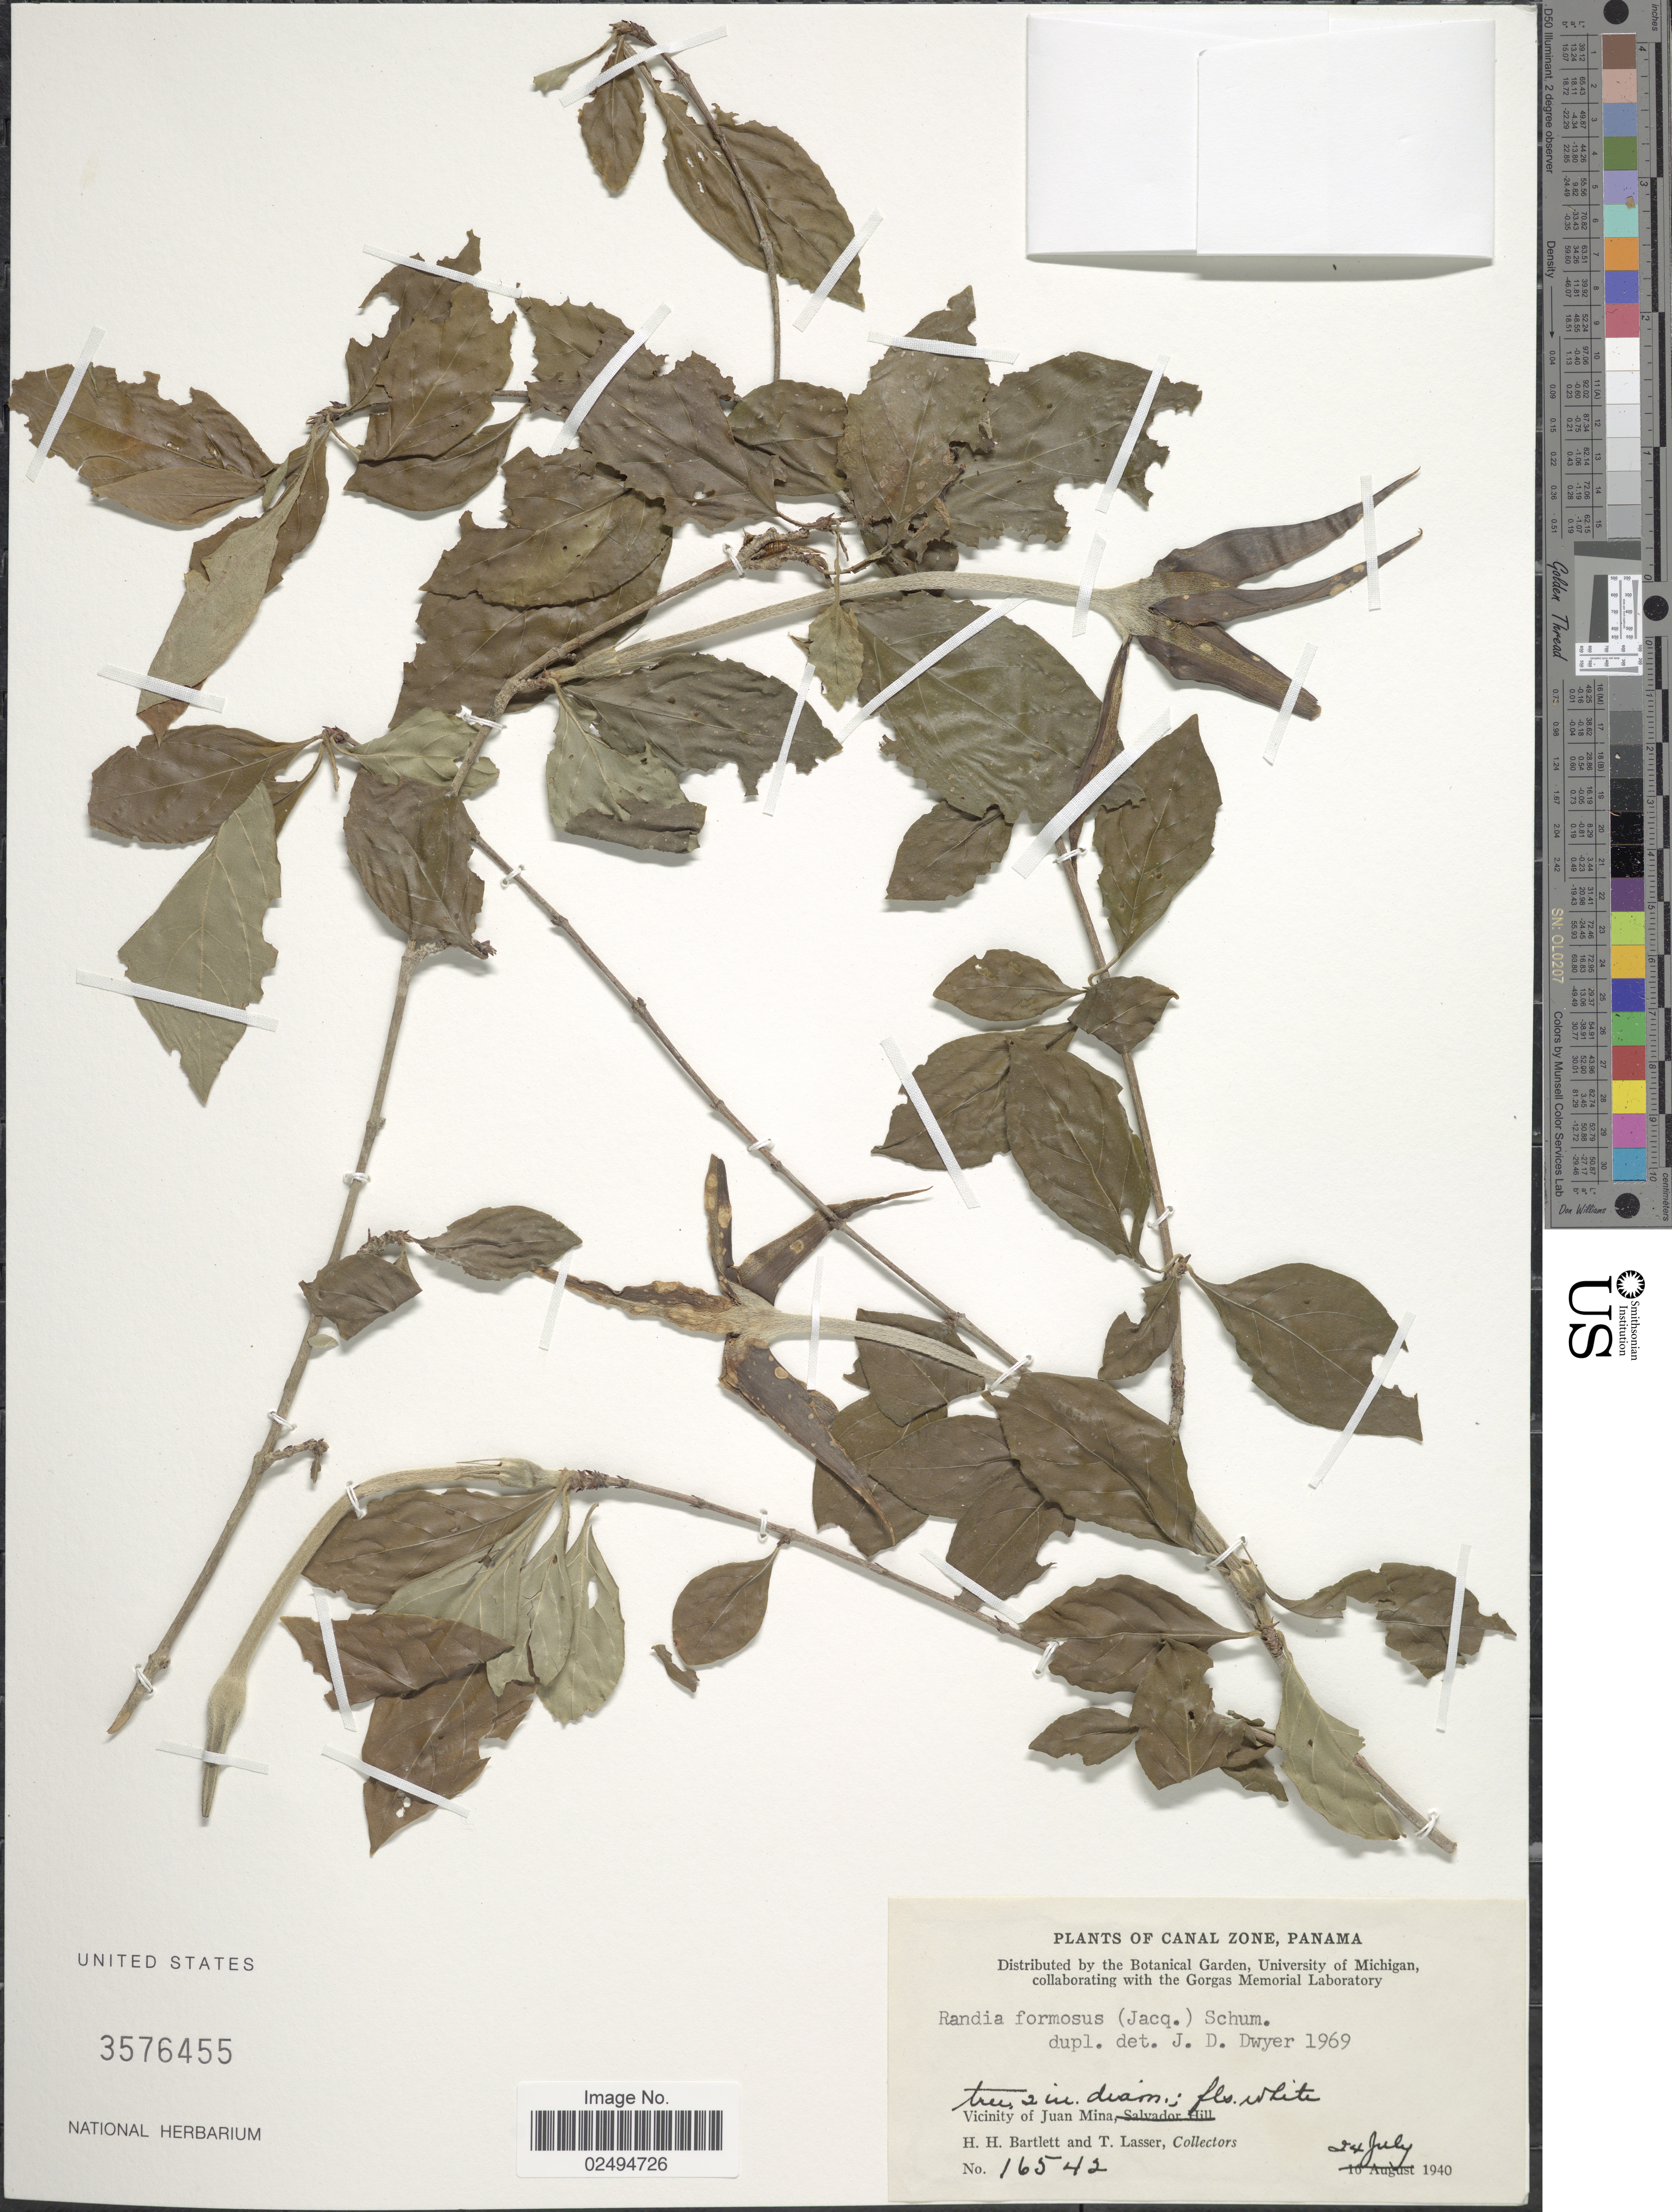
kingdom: Plantae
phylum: Tracheophyta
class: Magnoliopsida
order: Gentianales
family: Rubiaceae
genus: Randia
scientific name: Randia formosa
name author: (Jacq.) K. Schum.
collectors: H. H. Bartlett & T. Lasser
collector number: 16542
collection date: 1940-07-24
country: Panama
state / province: Colón / Panamá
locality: Canal Zone. Vicinity of Juan Mina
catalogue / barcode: US 3576455